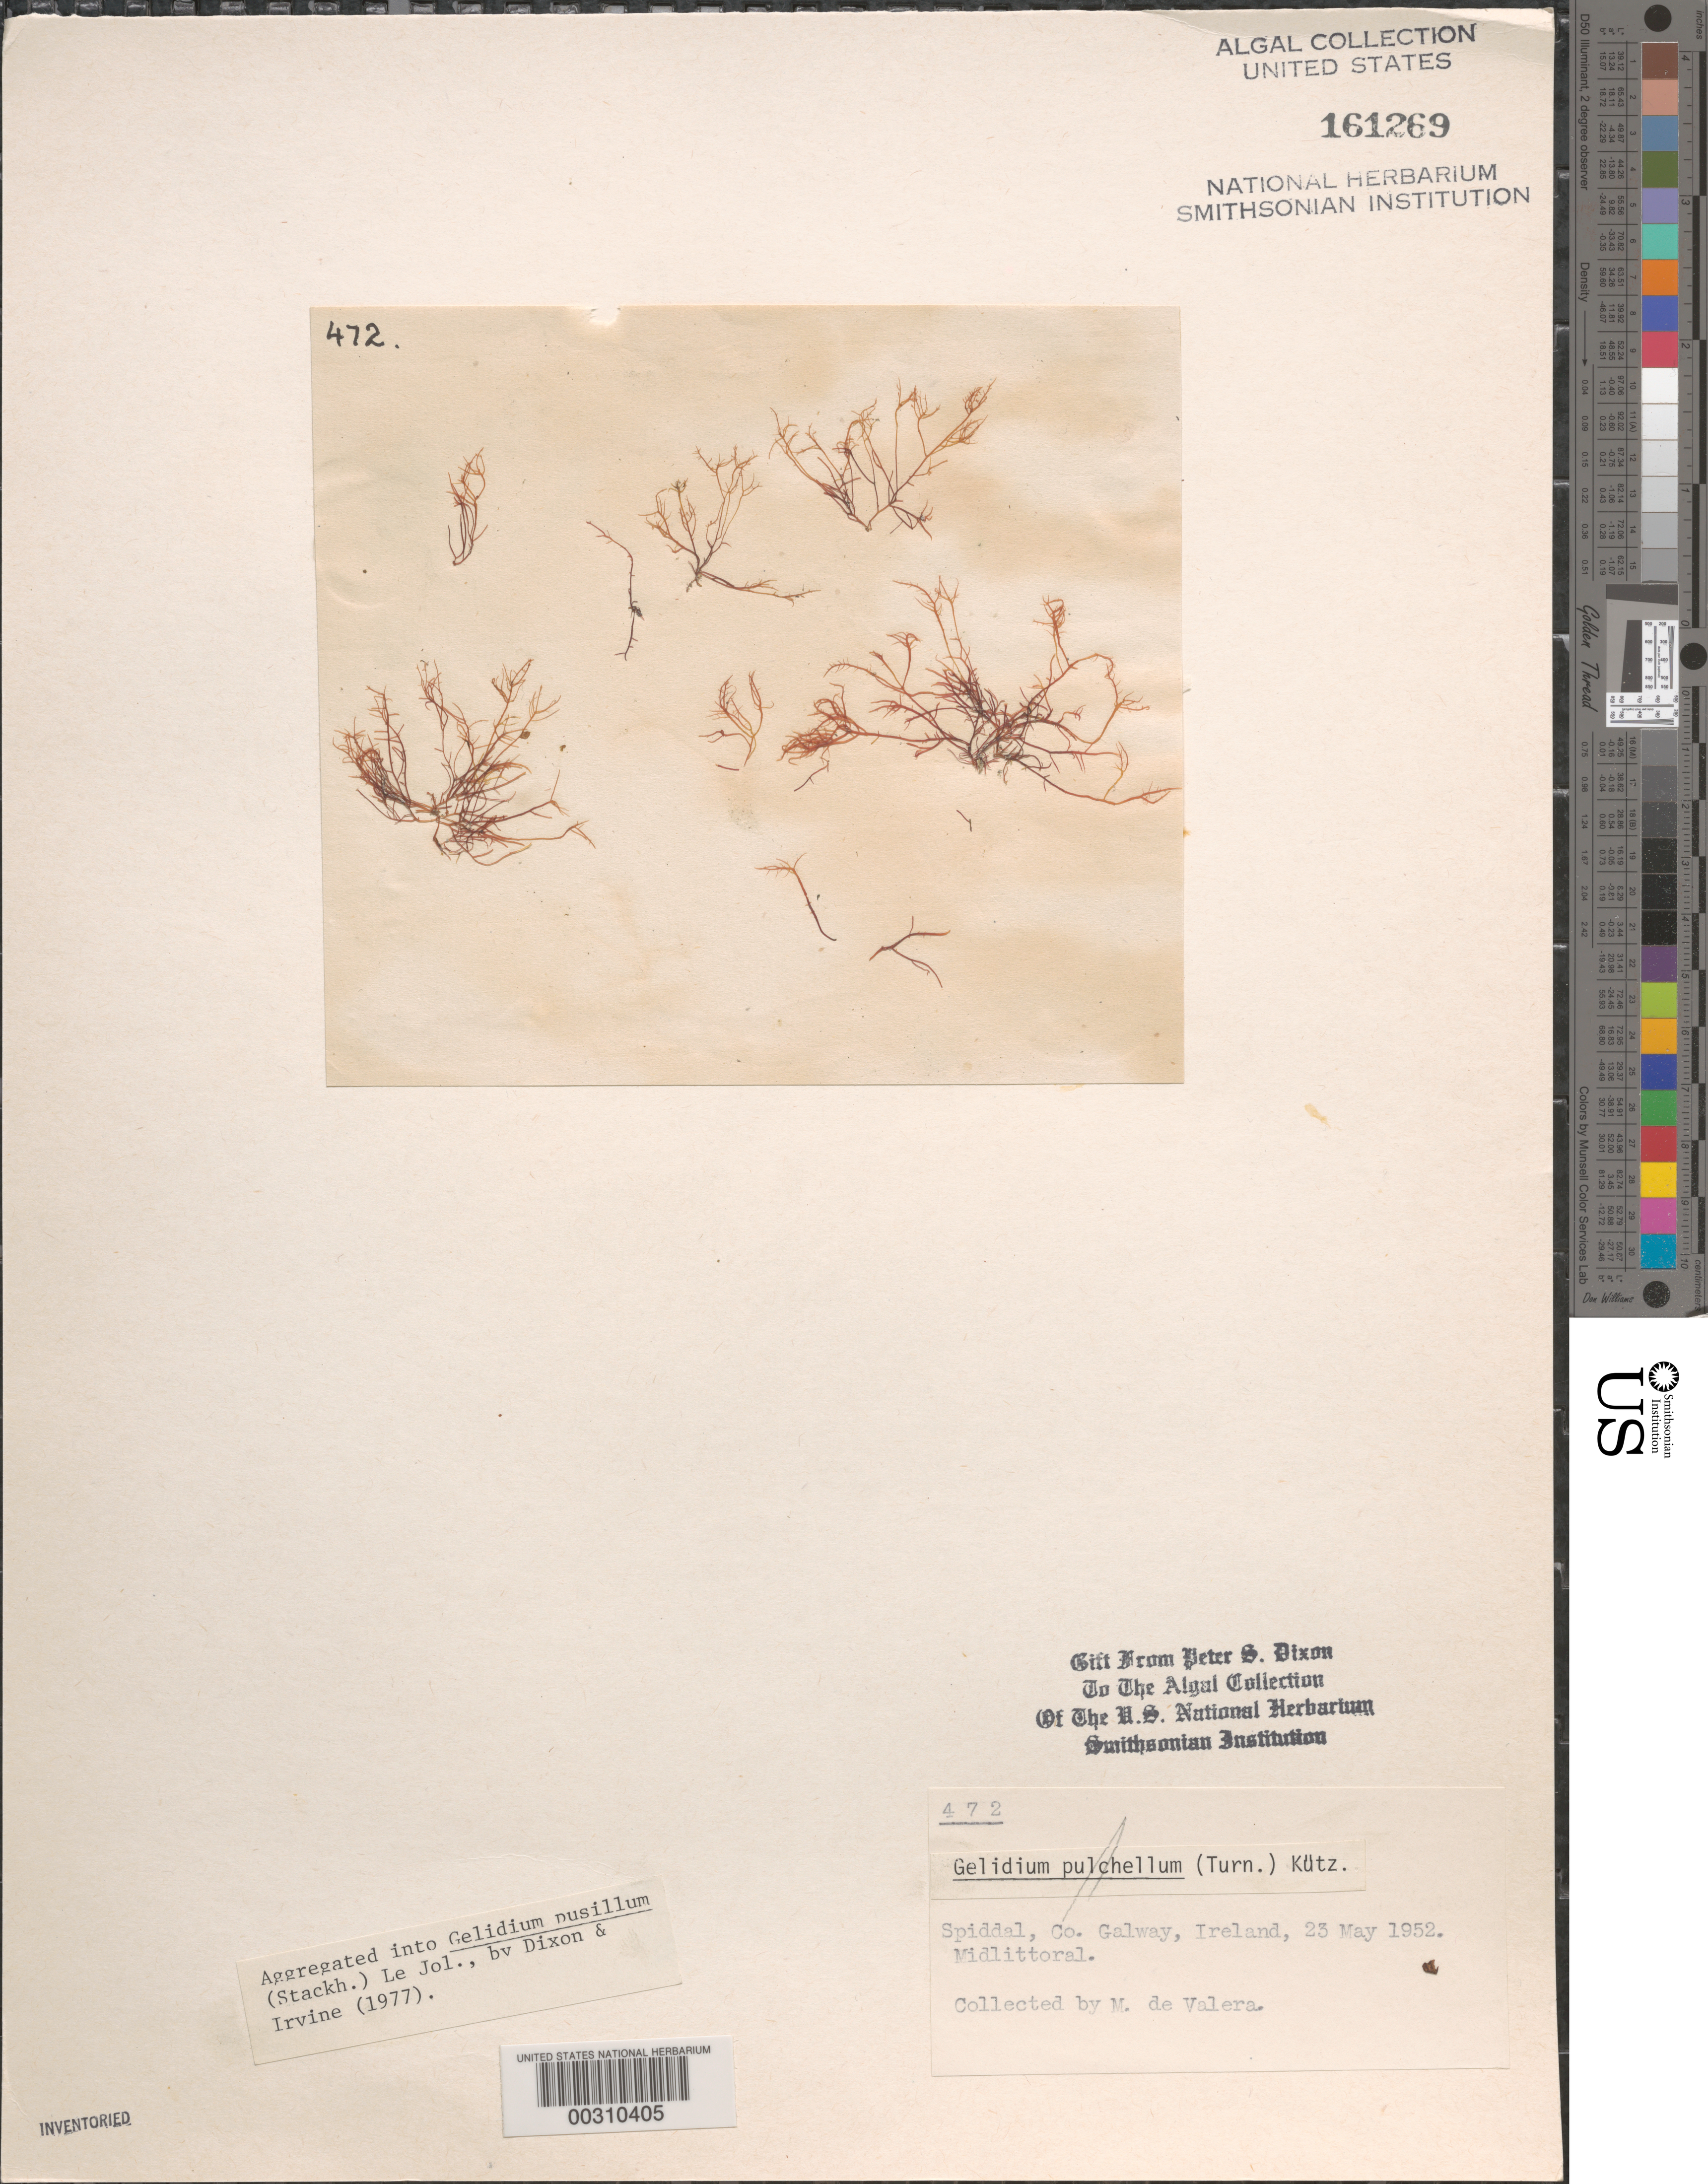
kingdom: Plantae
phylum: Rhodophyta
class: Florideophyceae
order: Gelidiales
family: Gelidiaceae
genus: Gelidium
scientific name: Gelidium pusillum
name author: (Stackh.) Le Jol.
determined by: Dixon, P. S.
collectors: M. De Valera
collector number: PSD 472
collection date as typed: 23 May 1952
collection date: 1952-05-23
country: Ireland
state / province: Connaught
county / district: Galway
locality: Spiddal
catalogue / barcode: US 161269